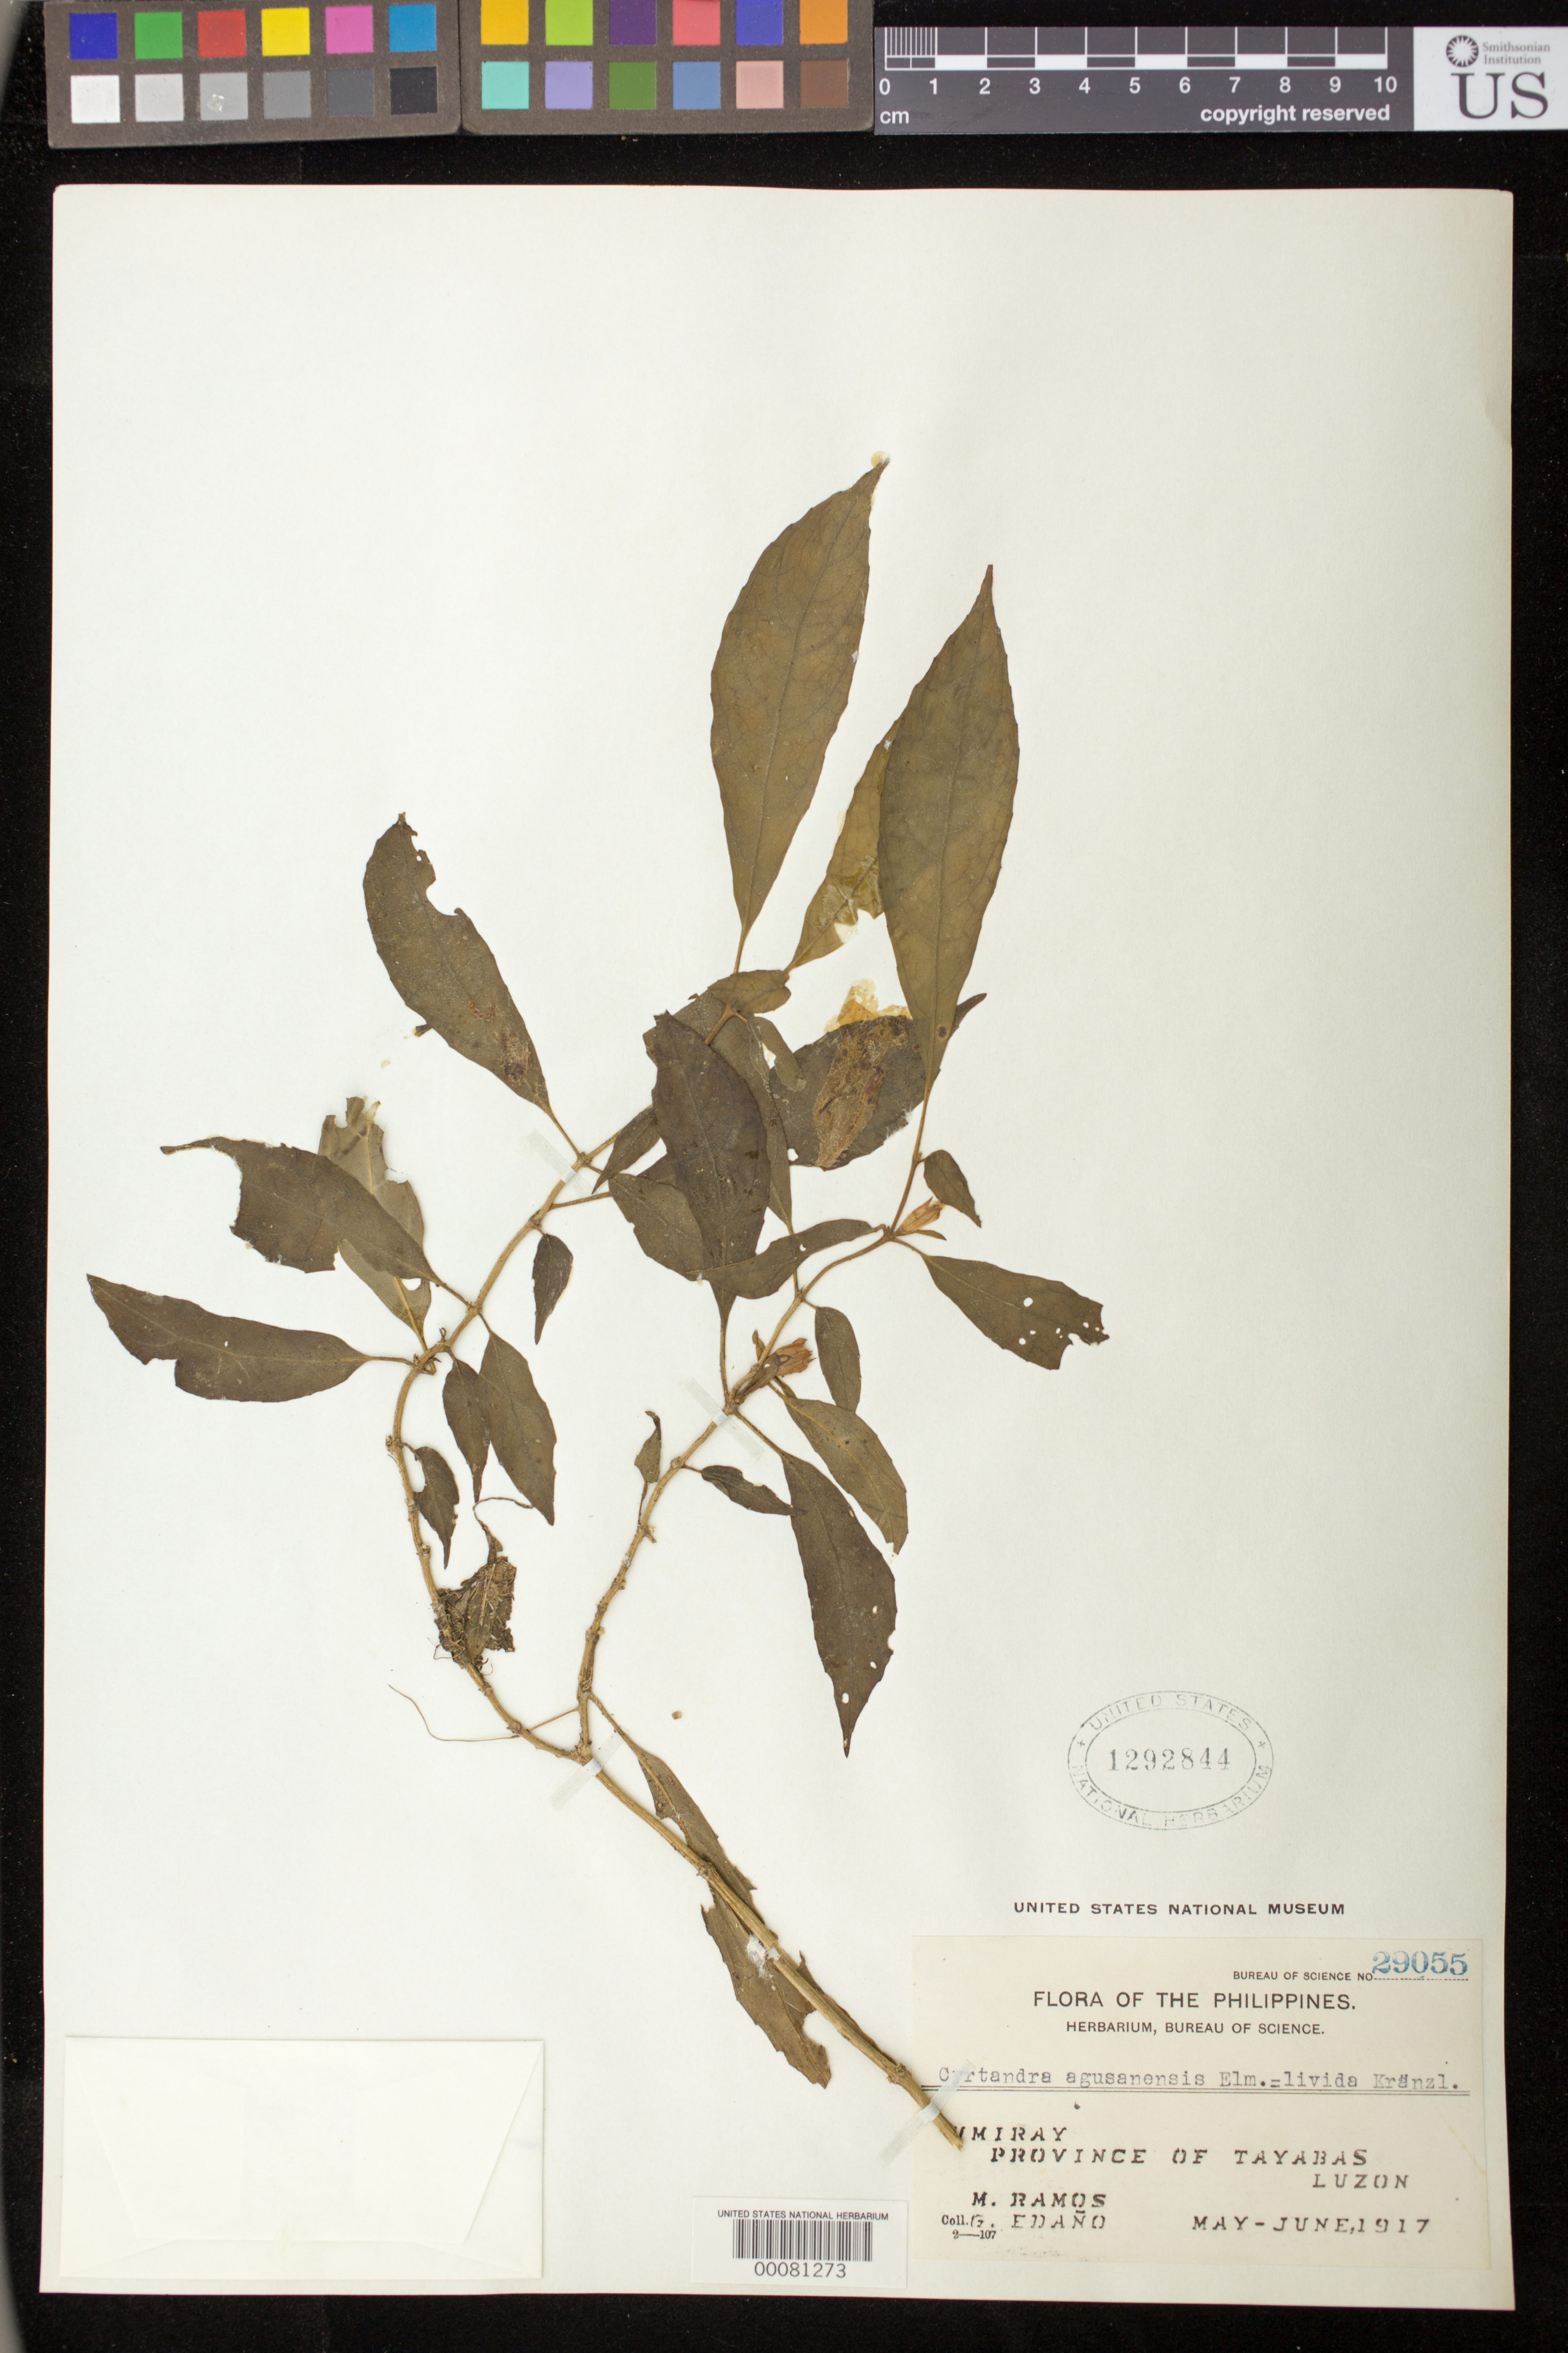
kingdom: Plantae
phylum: Tracheophyta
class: Magnoliopsida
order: Lamiales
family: Gesneriaceae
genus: Cyrtandra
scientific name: Cyrtandra agusanensis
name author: Elmer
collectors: M. Ramos & G. Edaño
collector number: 29055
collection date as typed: May-Jun 1917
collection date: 1917-05/1917-06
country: Philippines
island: Luzon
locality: Tayabas, Umiray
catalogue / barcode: US 1292844